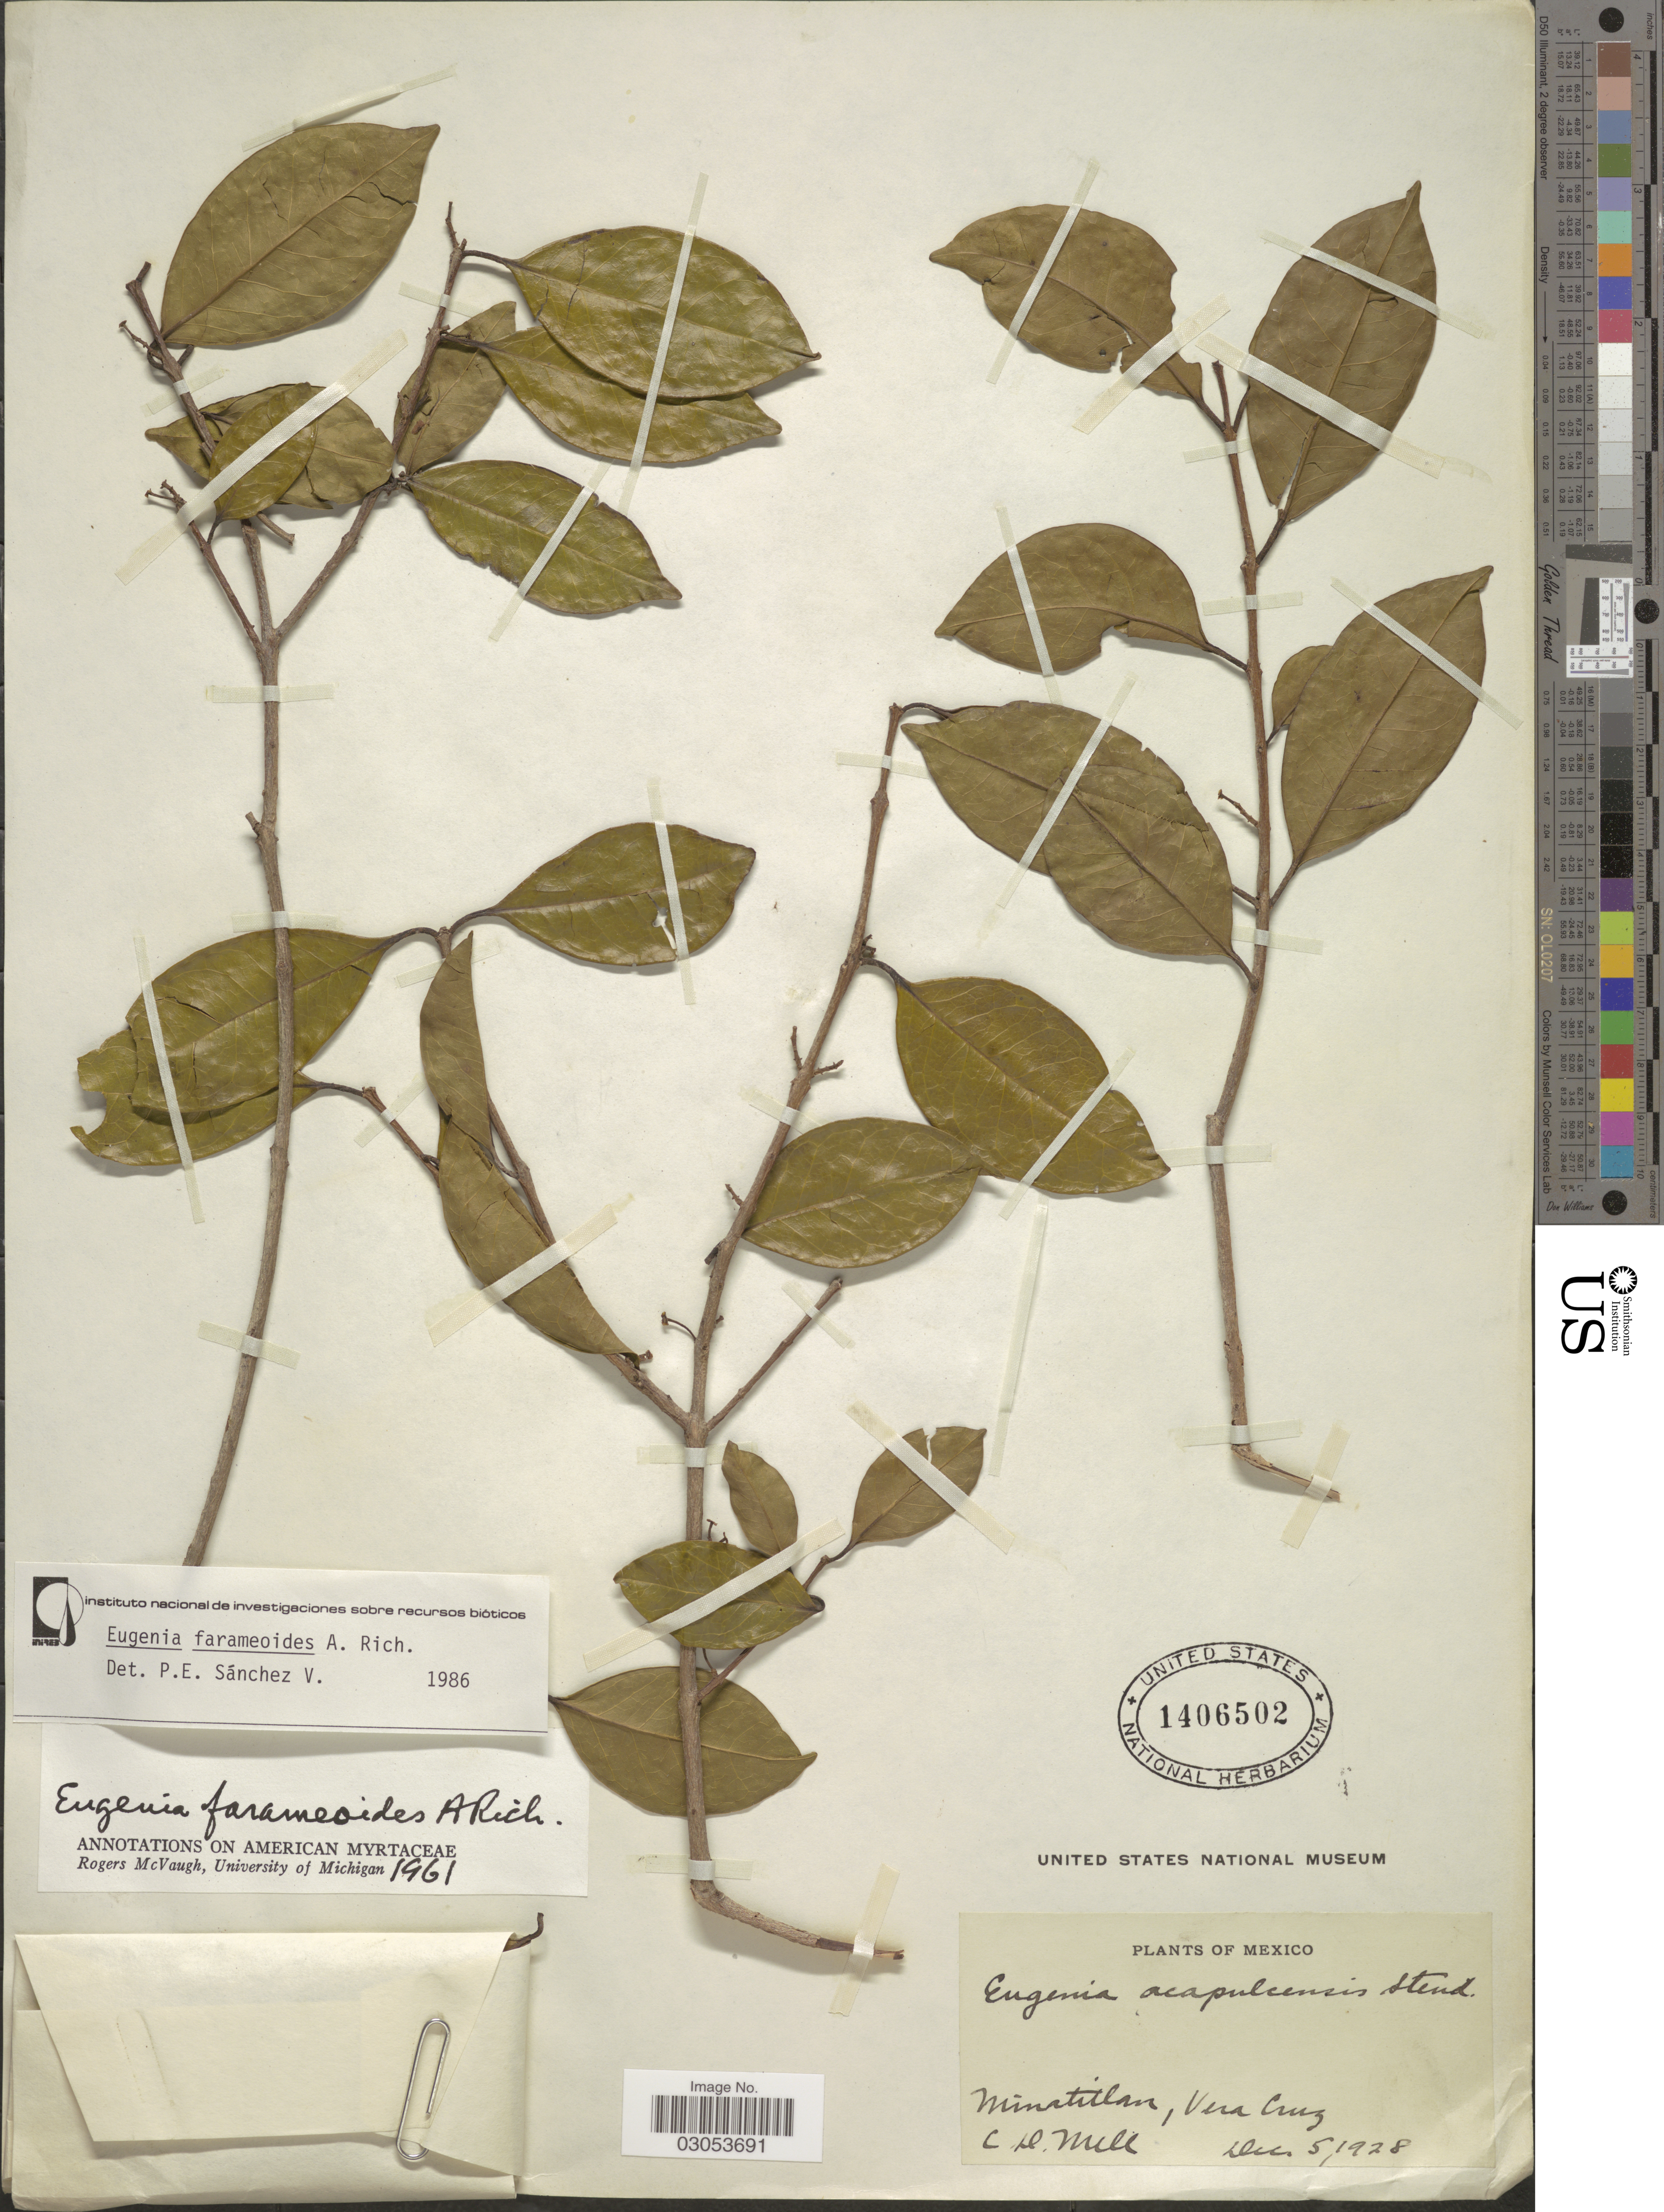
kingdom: Plantae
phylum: Tracheophyta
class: Magnoliopsida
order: Myrtales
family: Myrtaceae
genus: Eugenia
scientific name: Eugenia farameoides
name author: A. Rich.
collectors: C. D. Mell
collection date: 1928-12-05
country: Mexico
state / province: Veracruz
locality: Minatitlan, Vera Cruz.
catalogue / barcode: US 1406502